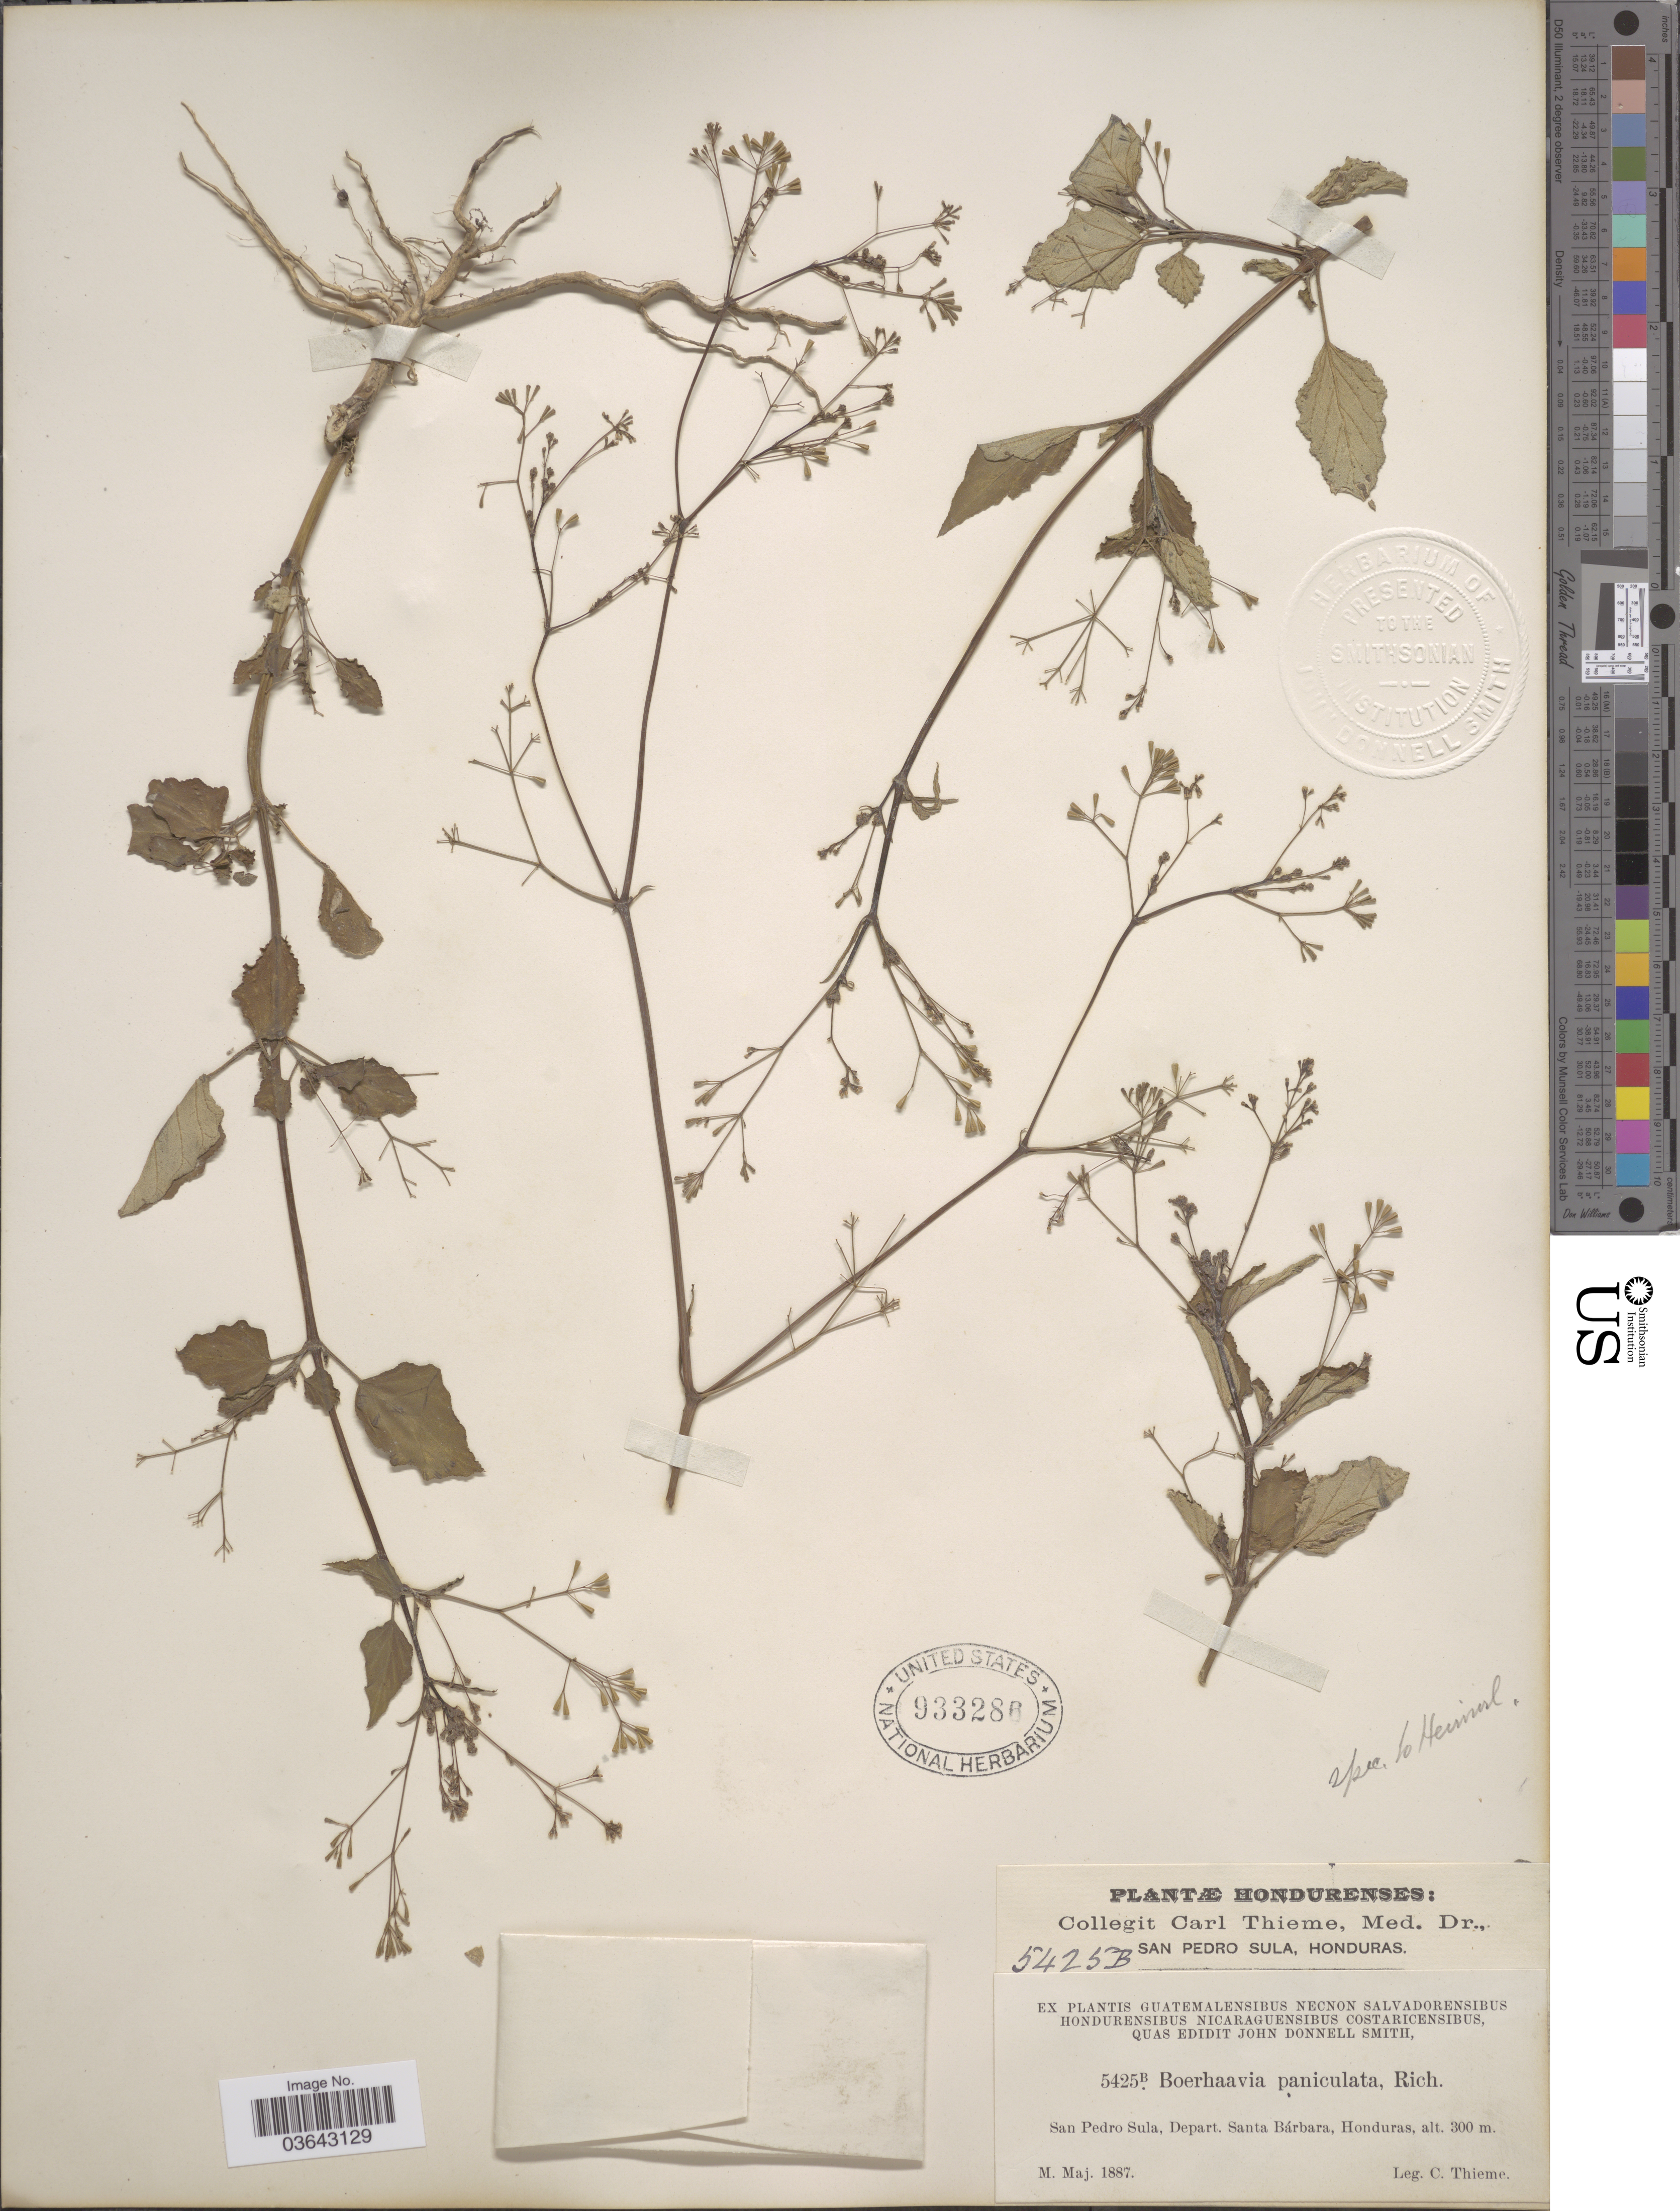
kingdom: Plantae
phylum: Tracheophyta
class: Magnoliopsida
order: Caryophyllales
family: Nyctaginaceae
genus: Boerhavia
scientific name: Boerhavia erecta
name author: L.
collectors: C. Thieme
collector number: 5425B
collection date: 1887-05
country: Honduras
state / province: Santa Bárbara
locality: San Pedro Sula, Depart. Santa Bárbara.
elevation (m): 300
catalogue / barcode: US 933286